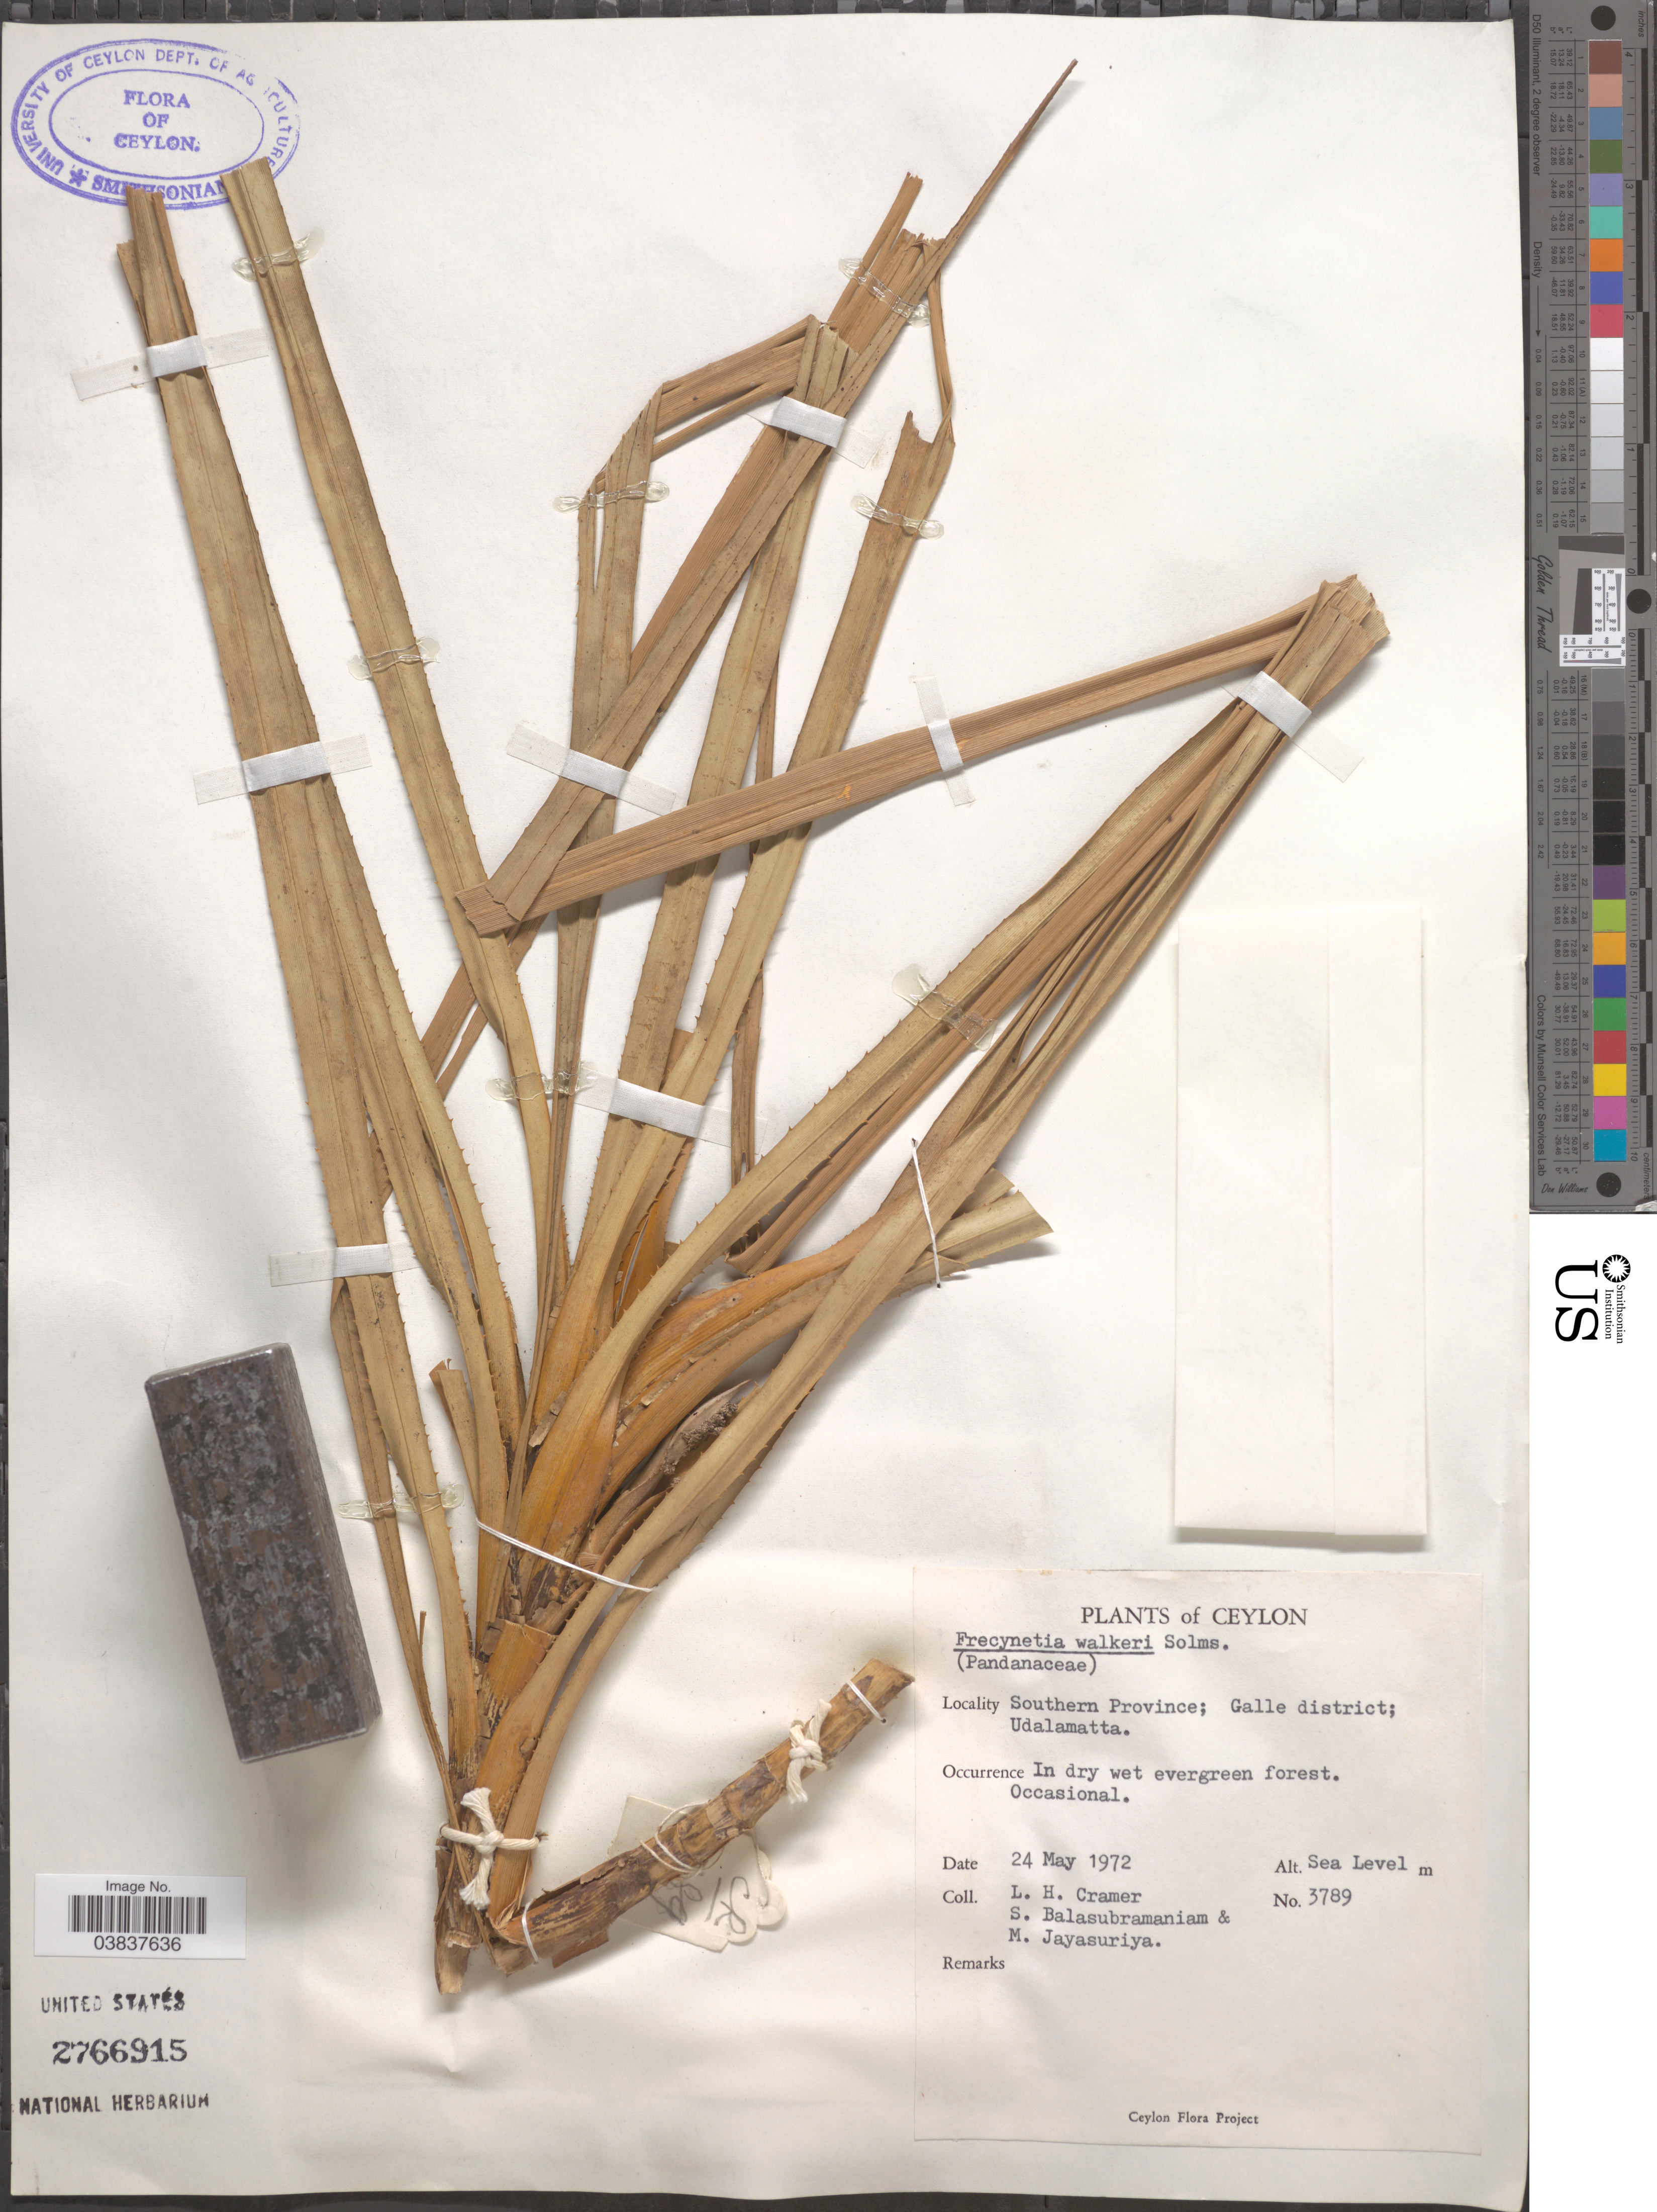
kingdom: Plantae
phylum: Tracheophyta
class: Liliopsida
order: Pandanales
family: Pandanaceae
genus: Freycinetia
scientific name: Freycinetia walkeri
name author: Solms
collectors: L. H. Cramer, S. Balasubramaniam & M. Jayasuriya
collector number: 3789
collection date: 1972-05-24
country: Sri Lanka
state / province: Southern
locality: Ceylon. Galle district; Udalamatta.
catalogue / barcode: US 2766915